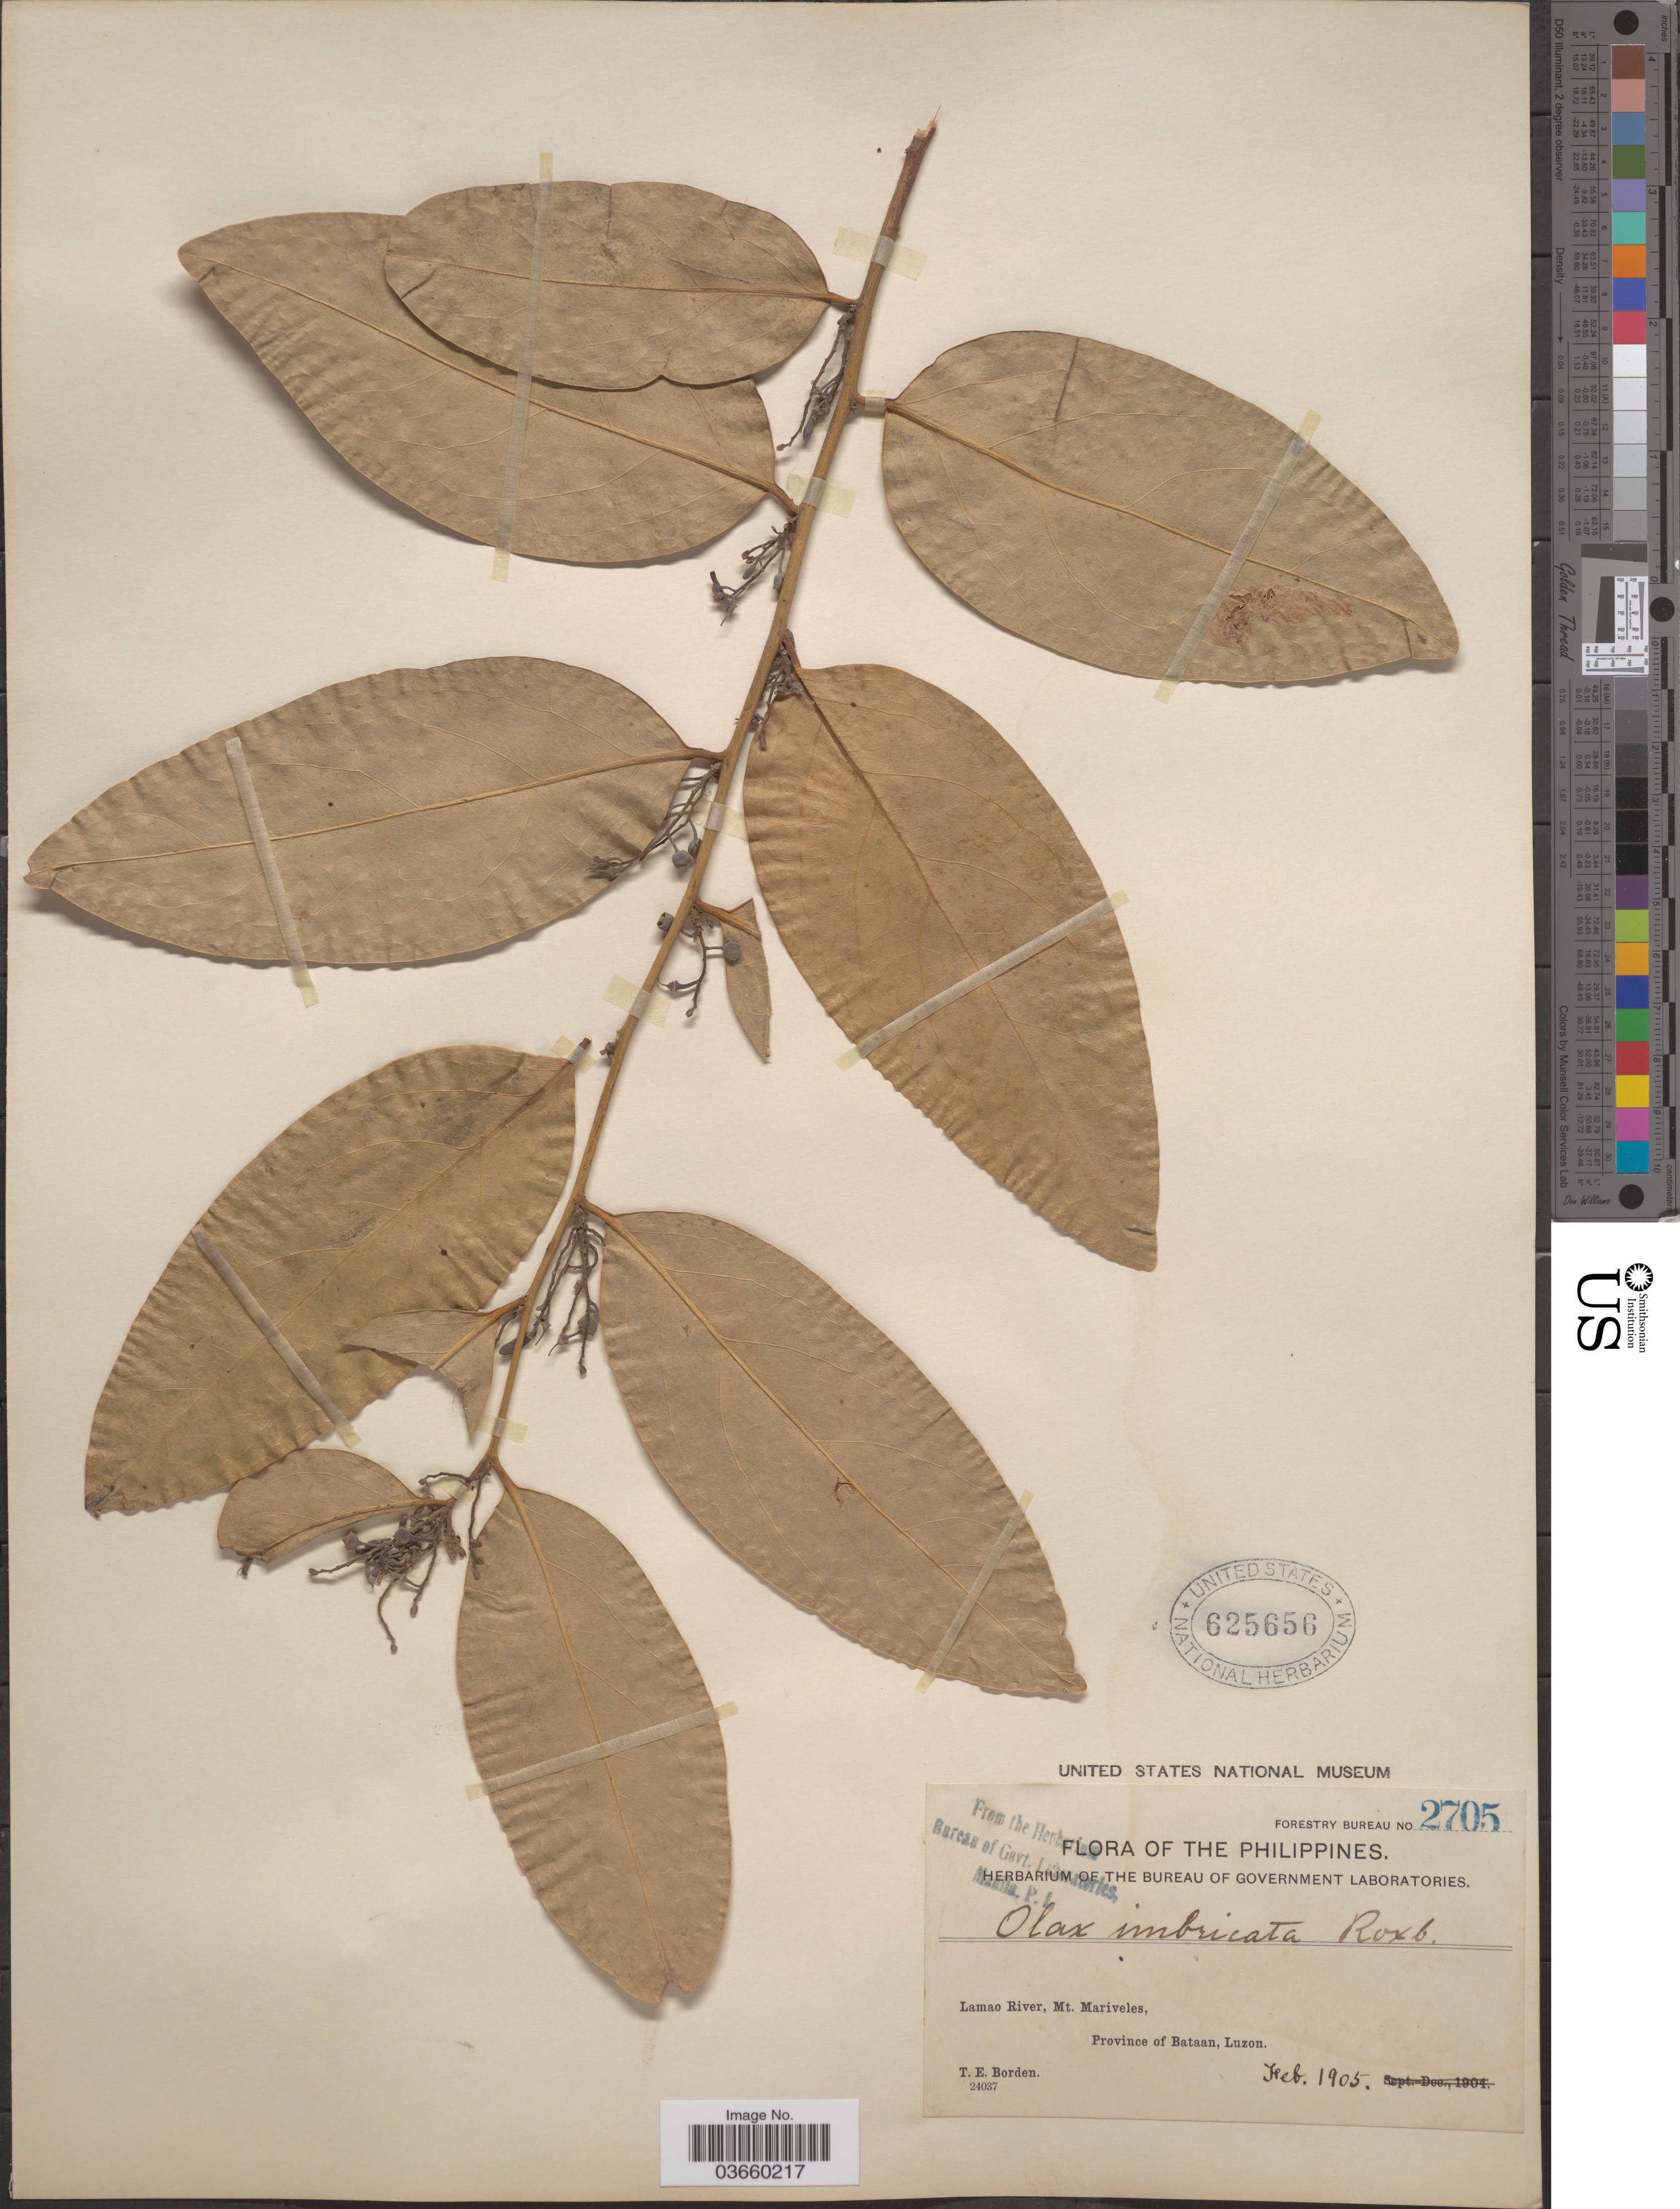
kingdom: Plantae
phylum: Tracheophyta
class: Magnoliopsida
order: Santalales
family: Olacaceae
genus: Olax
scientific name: Olax imbricata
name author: Roxb.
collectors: T. E. Borden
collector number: Forestry Bureau 2705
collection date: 1905-02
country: Philippines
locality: Lamao River, Mt. Mariveles, Province of Bataan, Luzon.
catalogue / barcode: US 625656